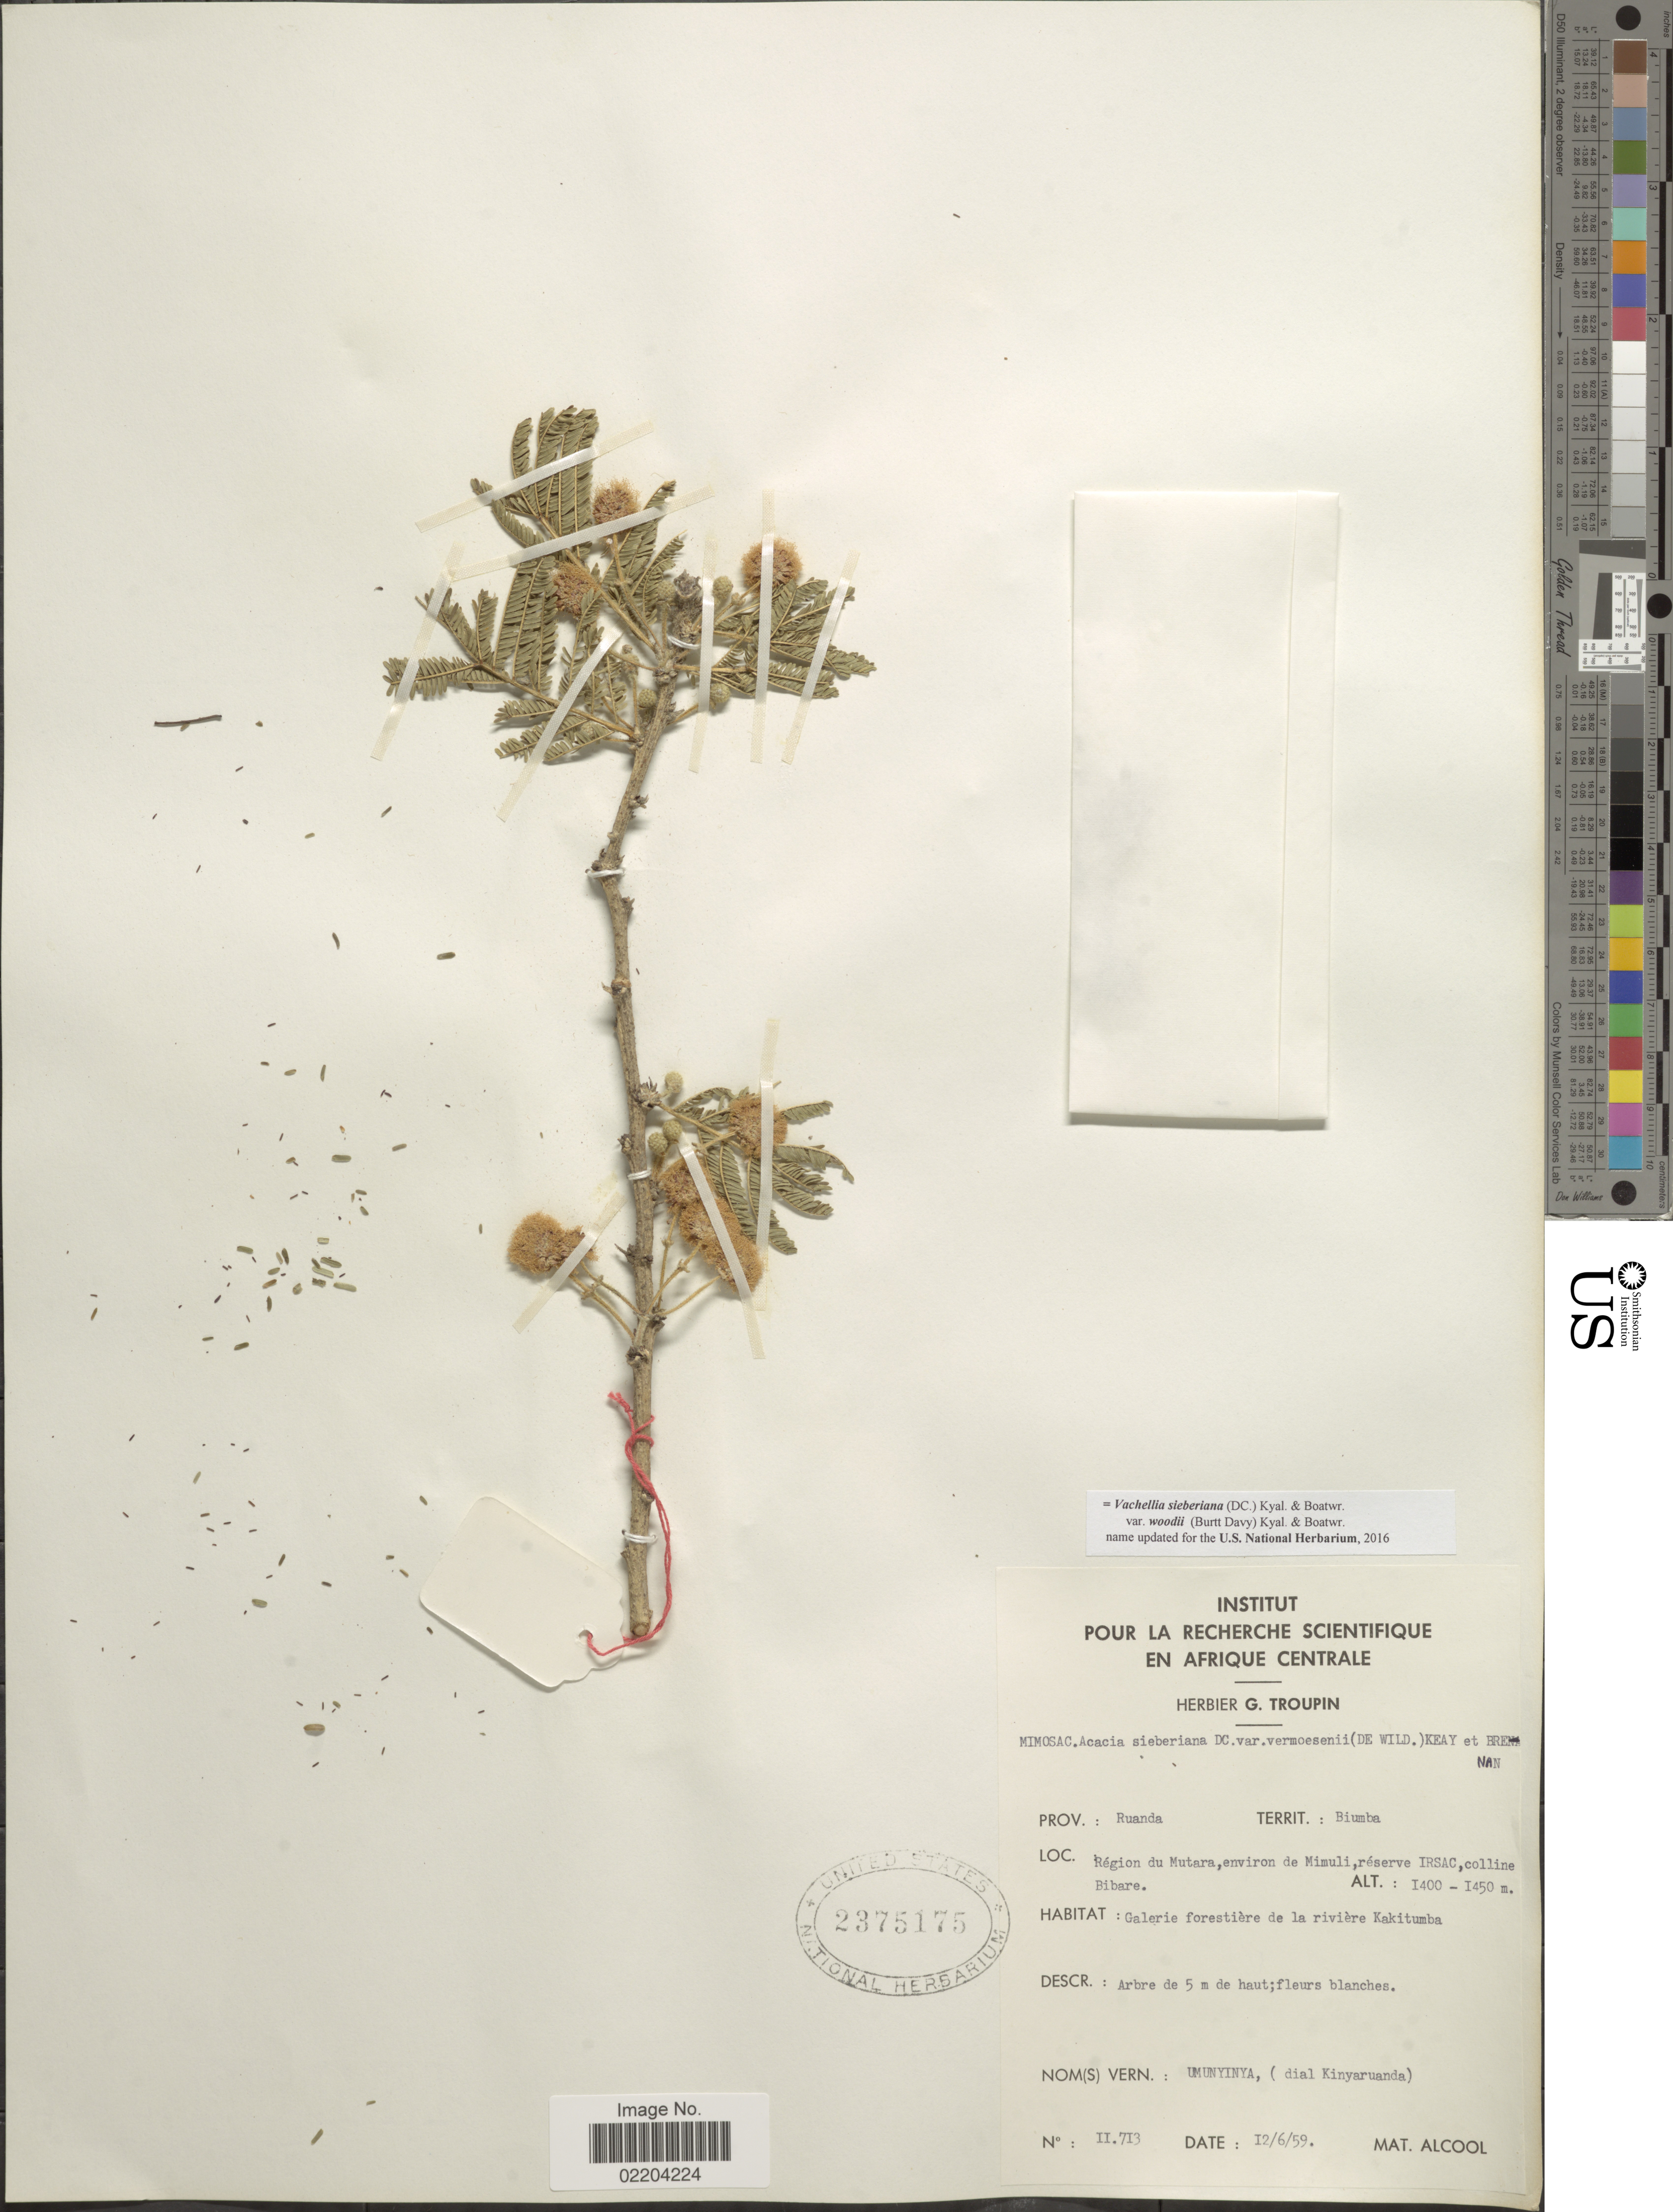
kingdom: Plantae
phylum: Tracheophyta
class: Magnoliopsida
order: Fabales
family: Fabaceae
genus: Vachellia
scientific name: Vachellia sieberiana var. woodii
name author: (Burtt Davy) Kyal. & Boatwr.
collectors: ex herb. G. Troupin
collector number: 11713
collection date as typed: Transcribed d/m/y: 12/6/59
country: Rwanda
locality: Prov. Ruanda, Territ.: Biumba, Region du Mutara, environ de Mimuli, reserve IRSAC, colline Rutengura.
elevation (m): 1400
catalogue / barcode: US 2375175